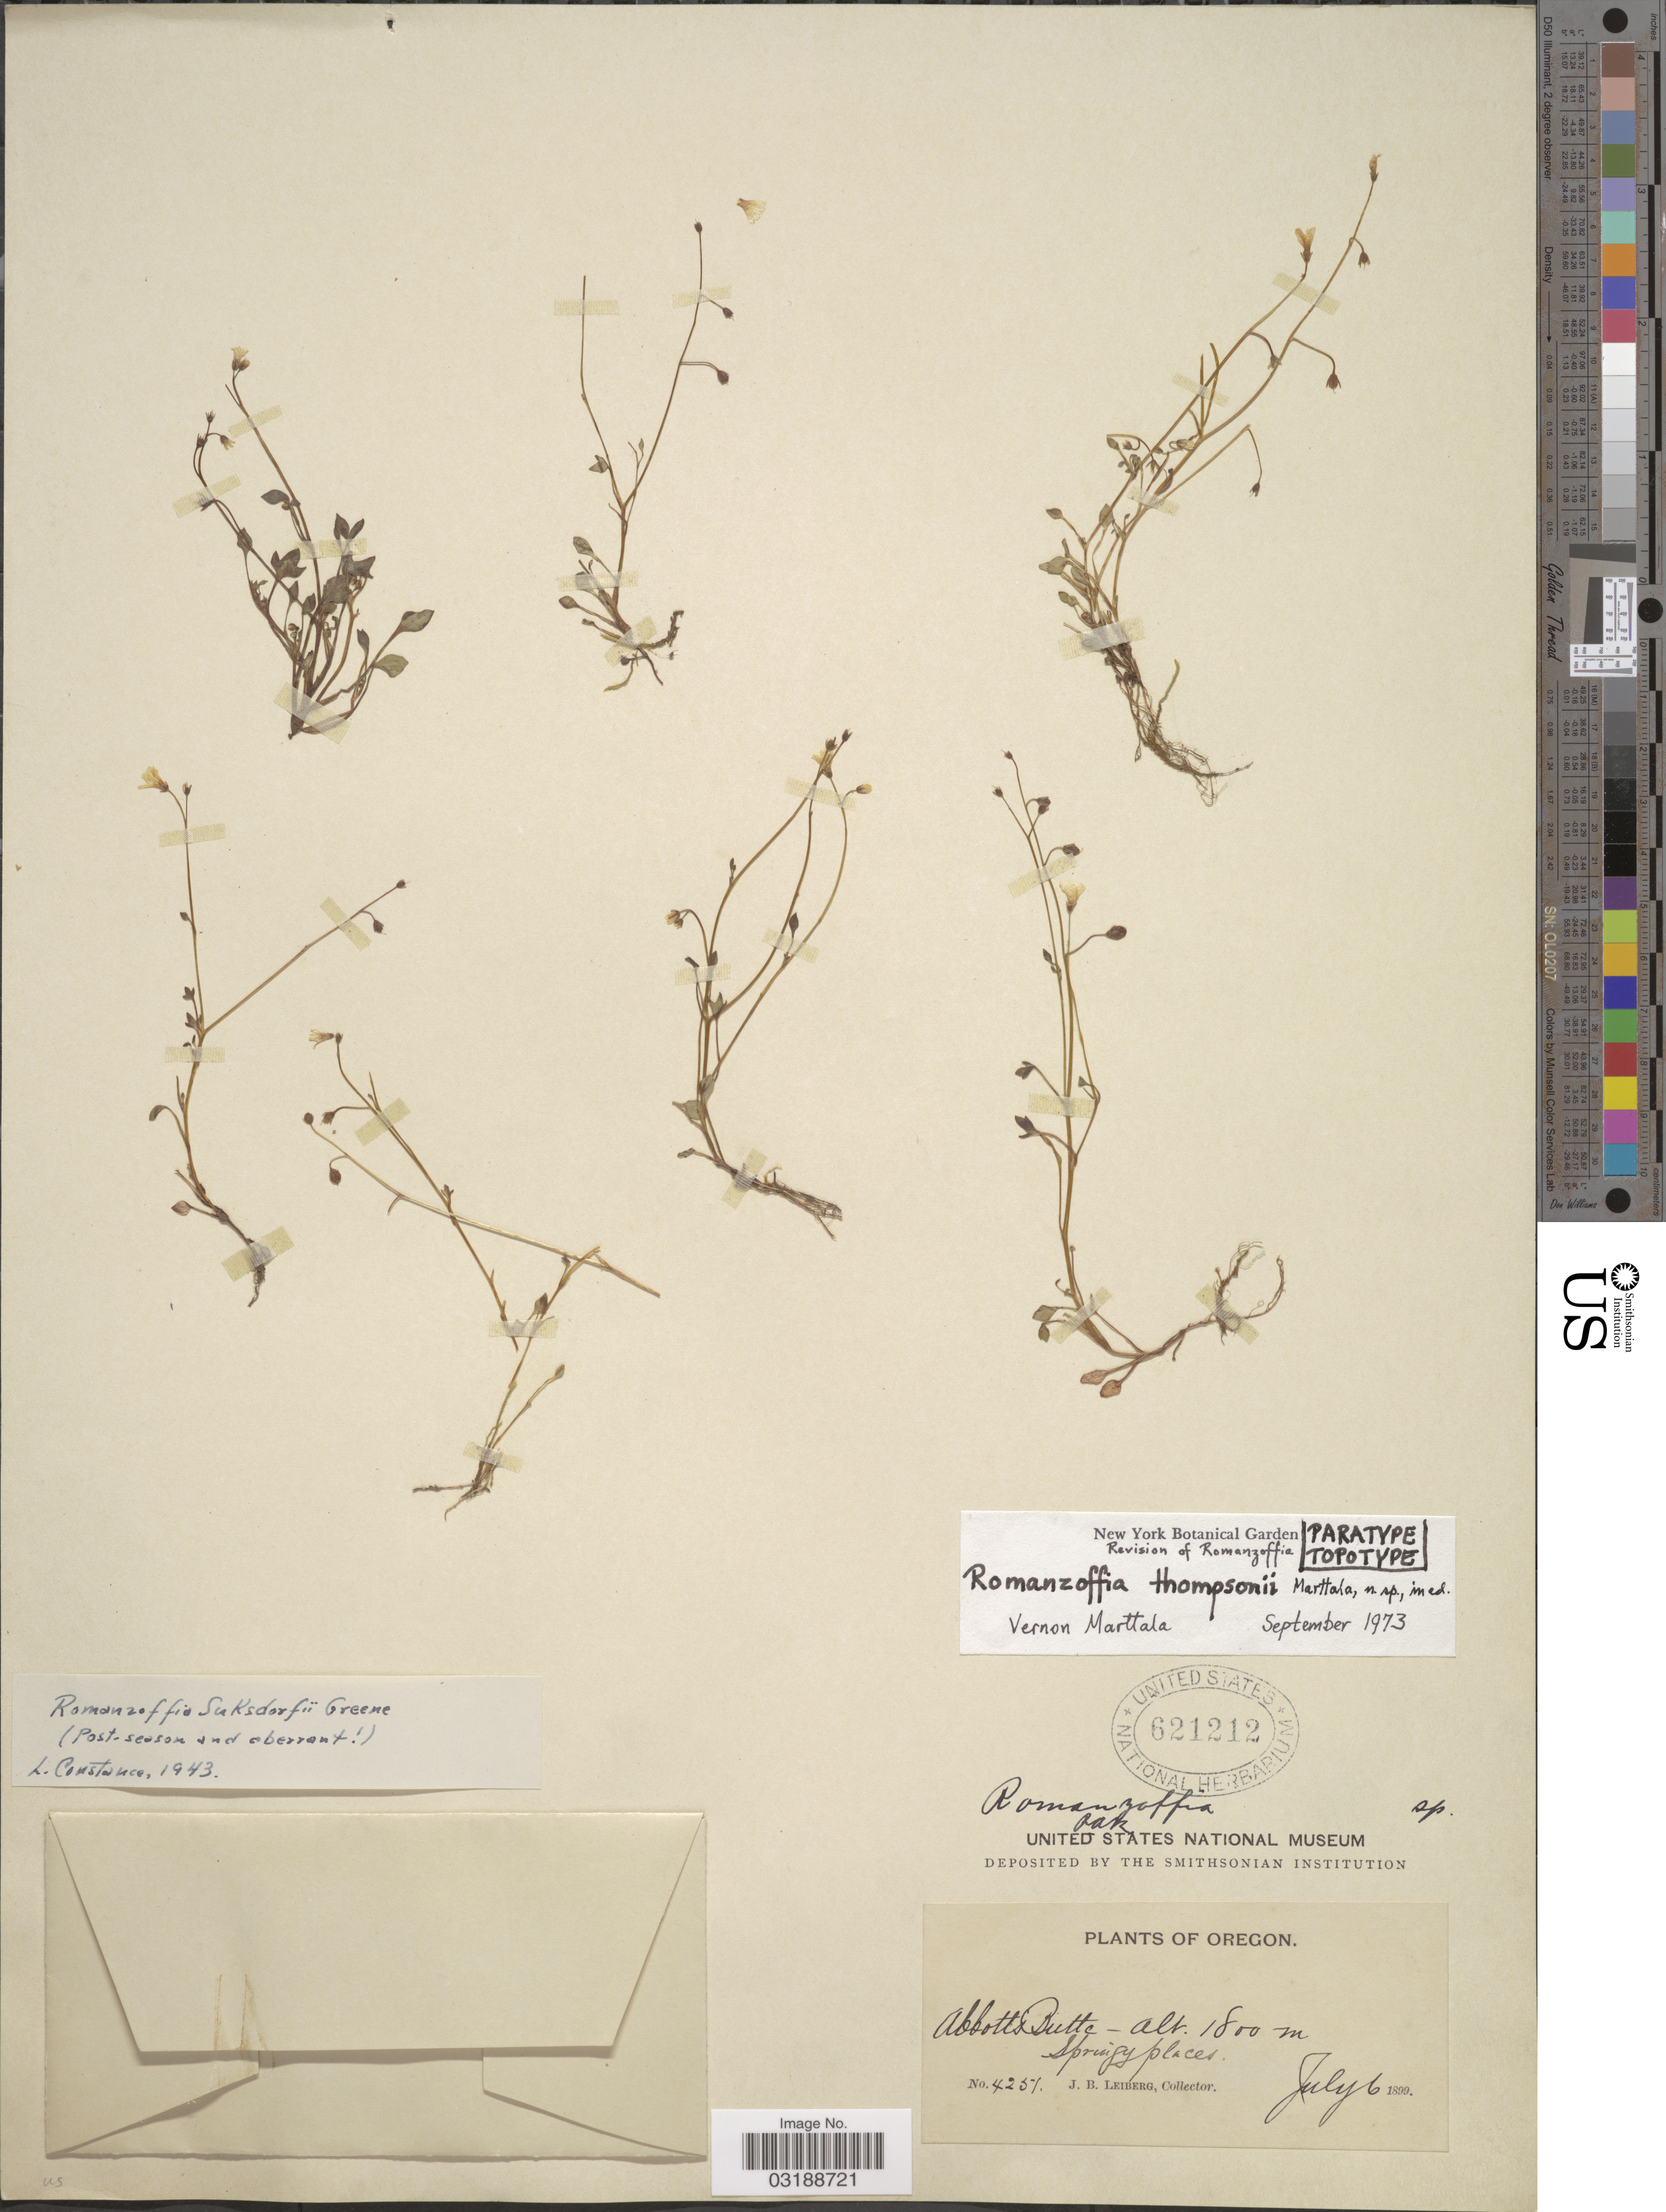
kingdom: Plantae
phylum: Tracheophyta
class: Magnoliopsida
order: Boraginales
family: Hydrophyllaceae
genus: Romanzoffia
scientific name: Romanzoffia thompsonii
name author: Marttala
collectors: J. B. Leiberg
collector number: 4251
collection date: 1899-07-06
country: United States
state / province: Oregon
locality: Abbotts Butte. Springy places.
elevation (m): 1800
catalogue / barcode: US 621212